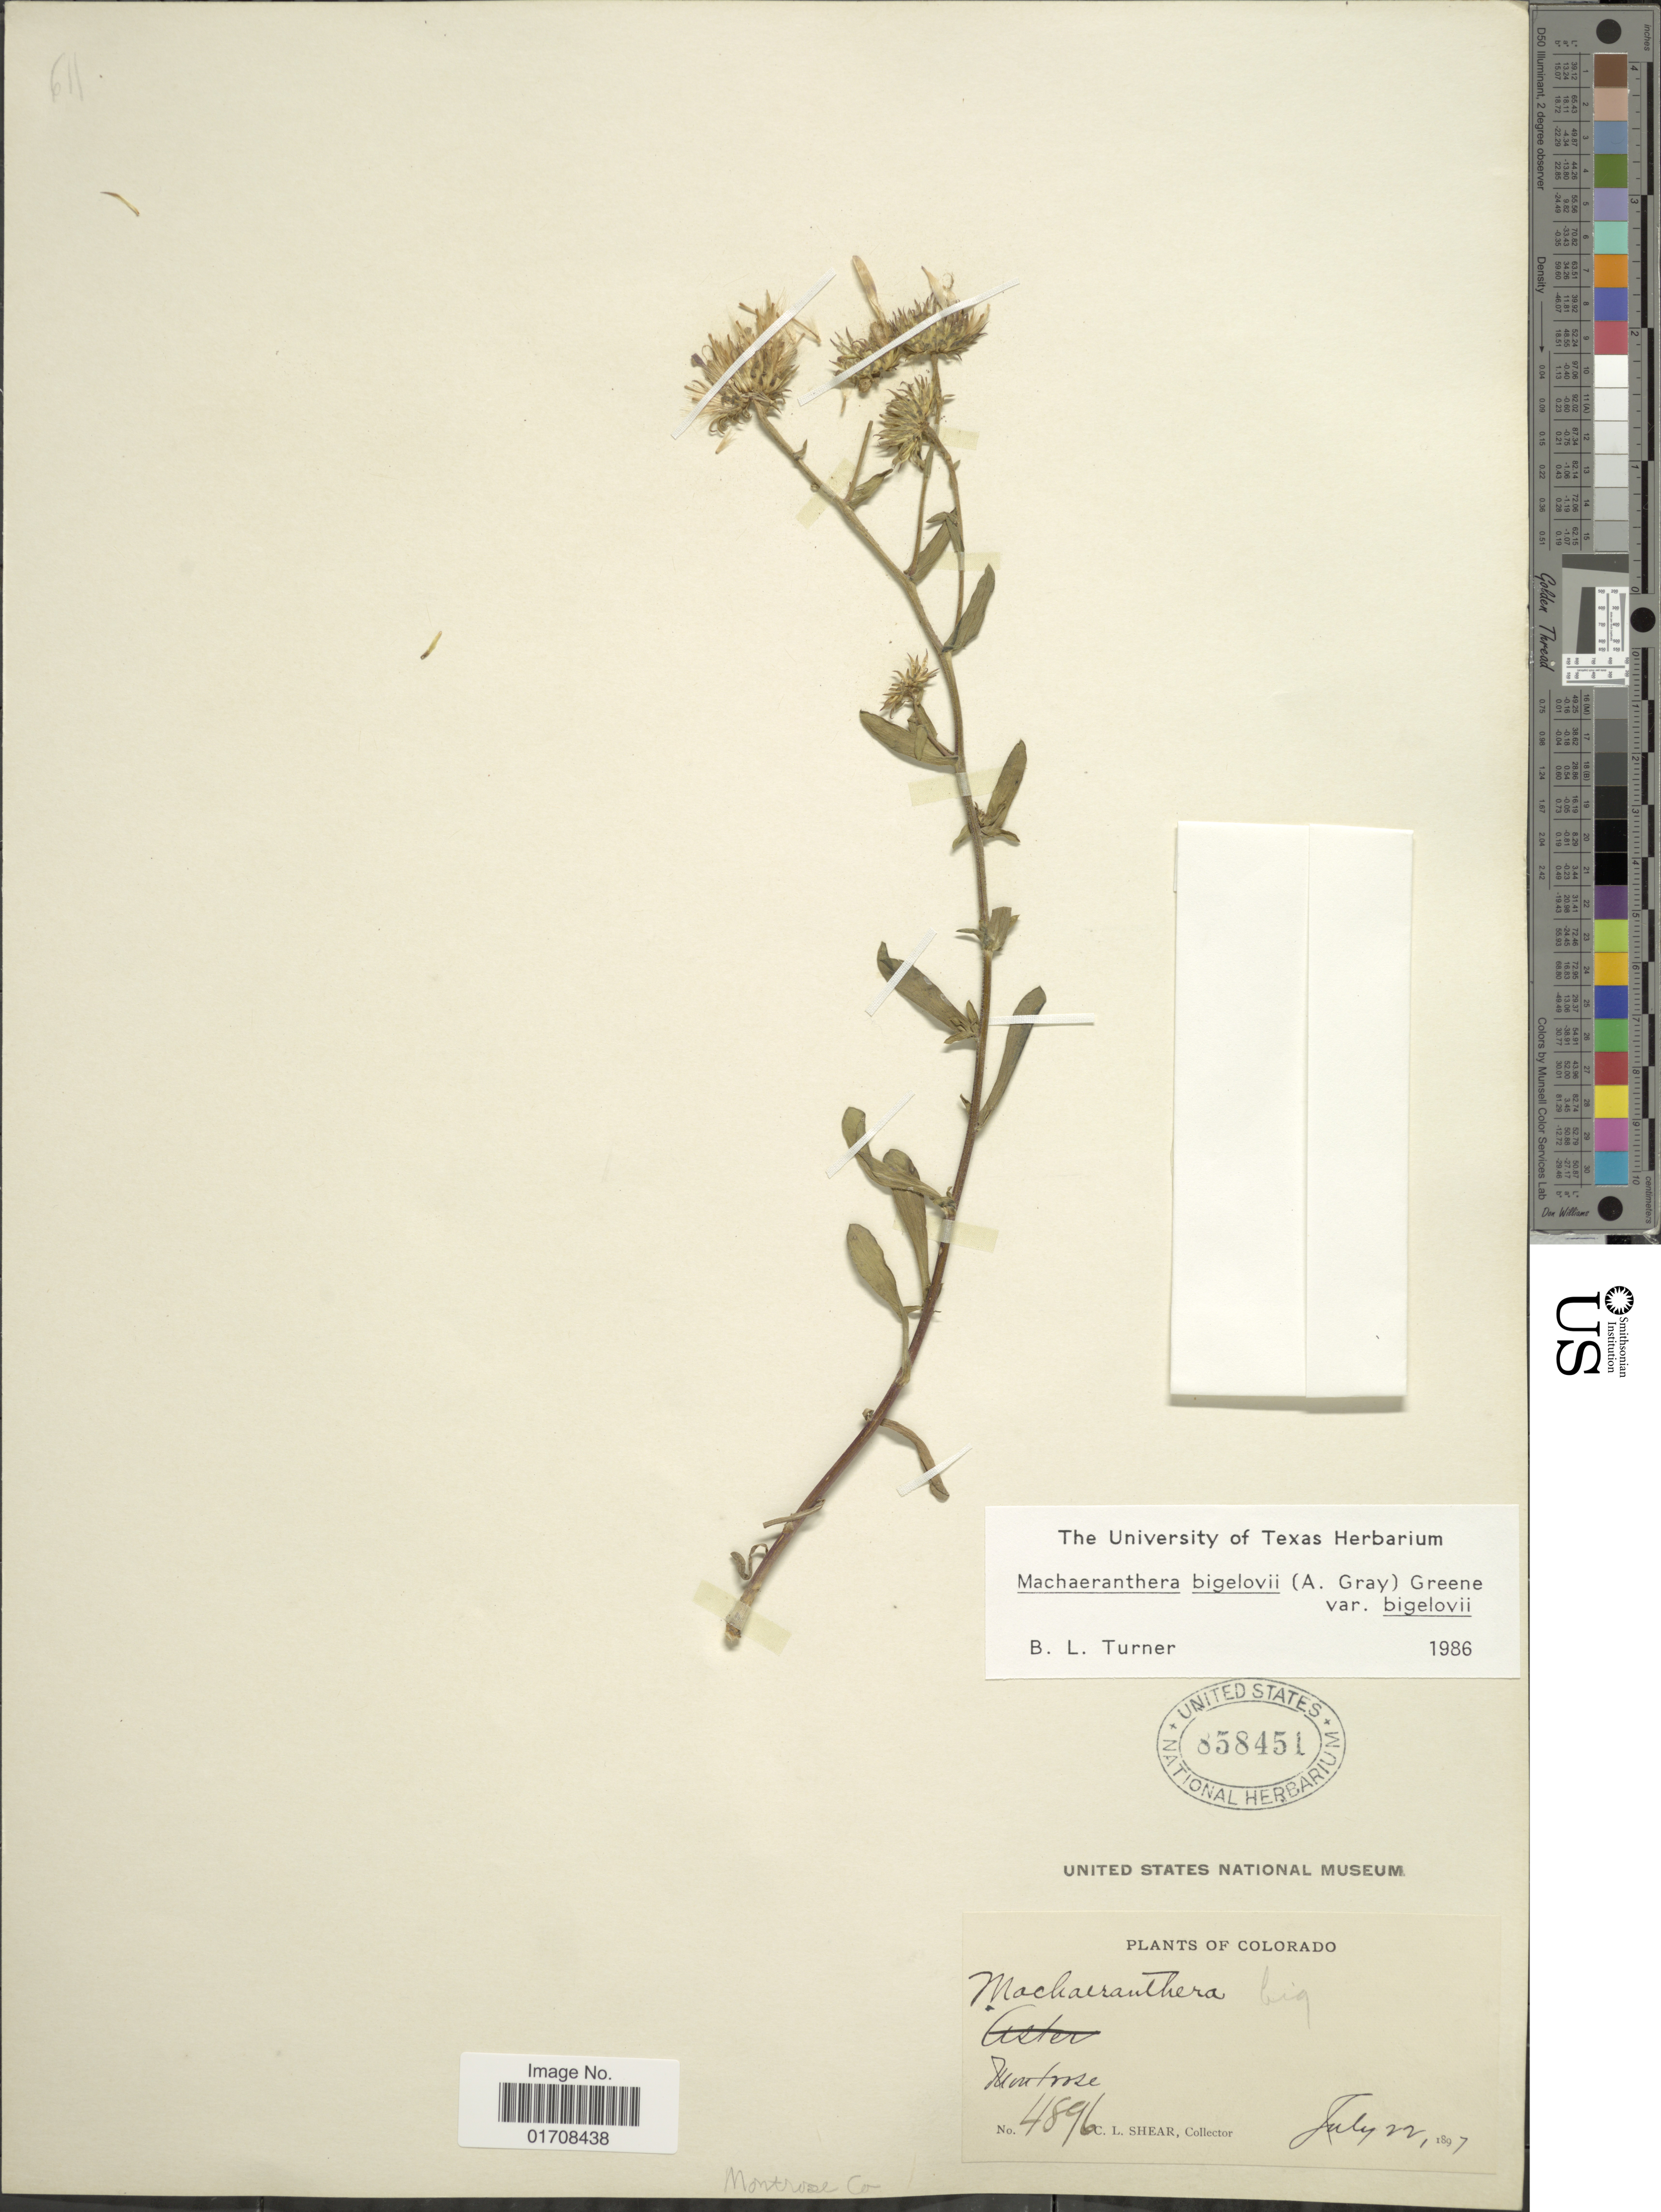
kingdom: Plantae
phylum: Tracheophyta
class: Magnoliopsida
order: Asterales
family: Asteraceae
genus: Machaeranthera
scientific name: Machaeranthera bigelovii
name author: (A. Gray) Greene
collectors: C. L. Shear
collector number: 4896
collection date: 1897-07-22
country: United States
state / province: Colorado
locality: Montrose, Montrose Co.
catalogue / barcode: US 858451